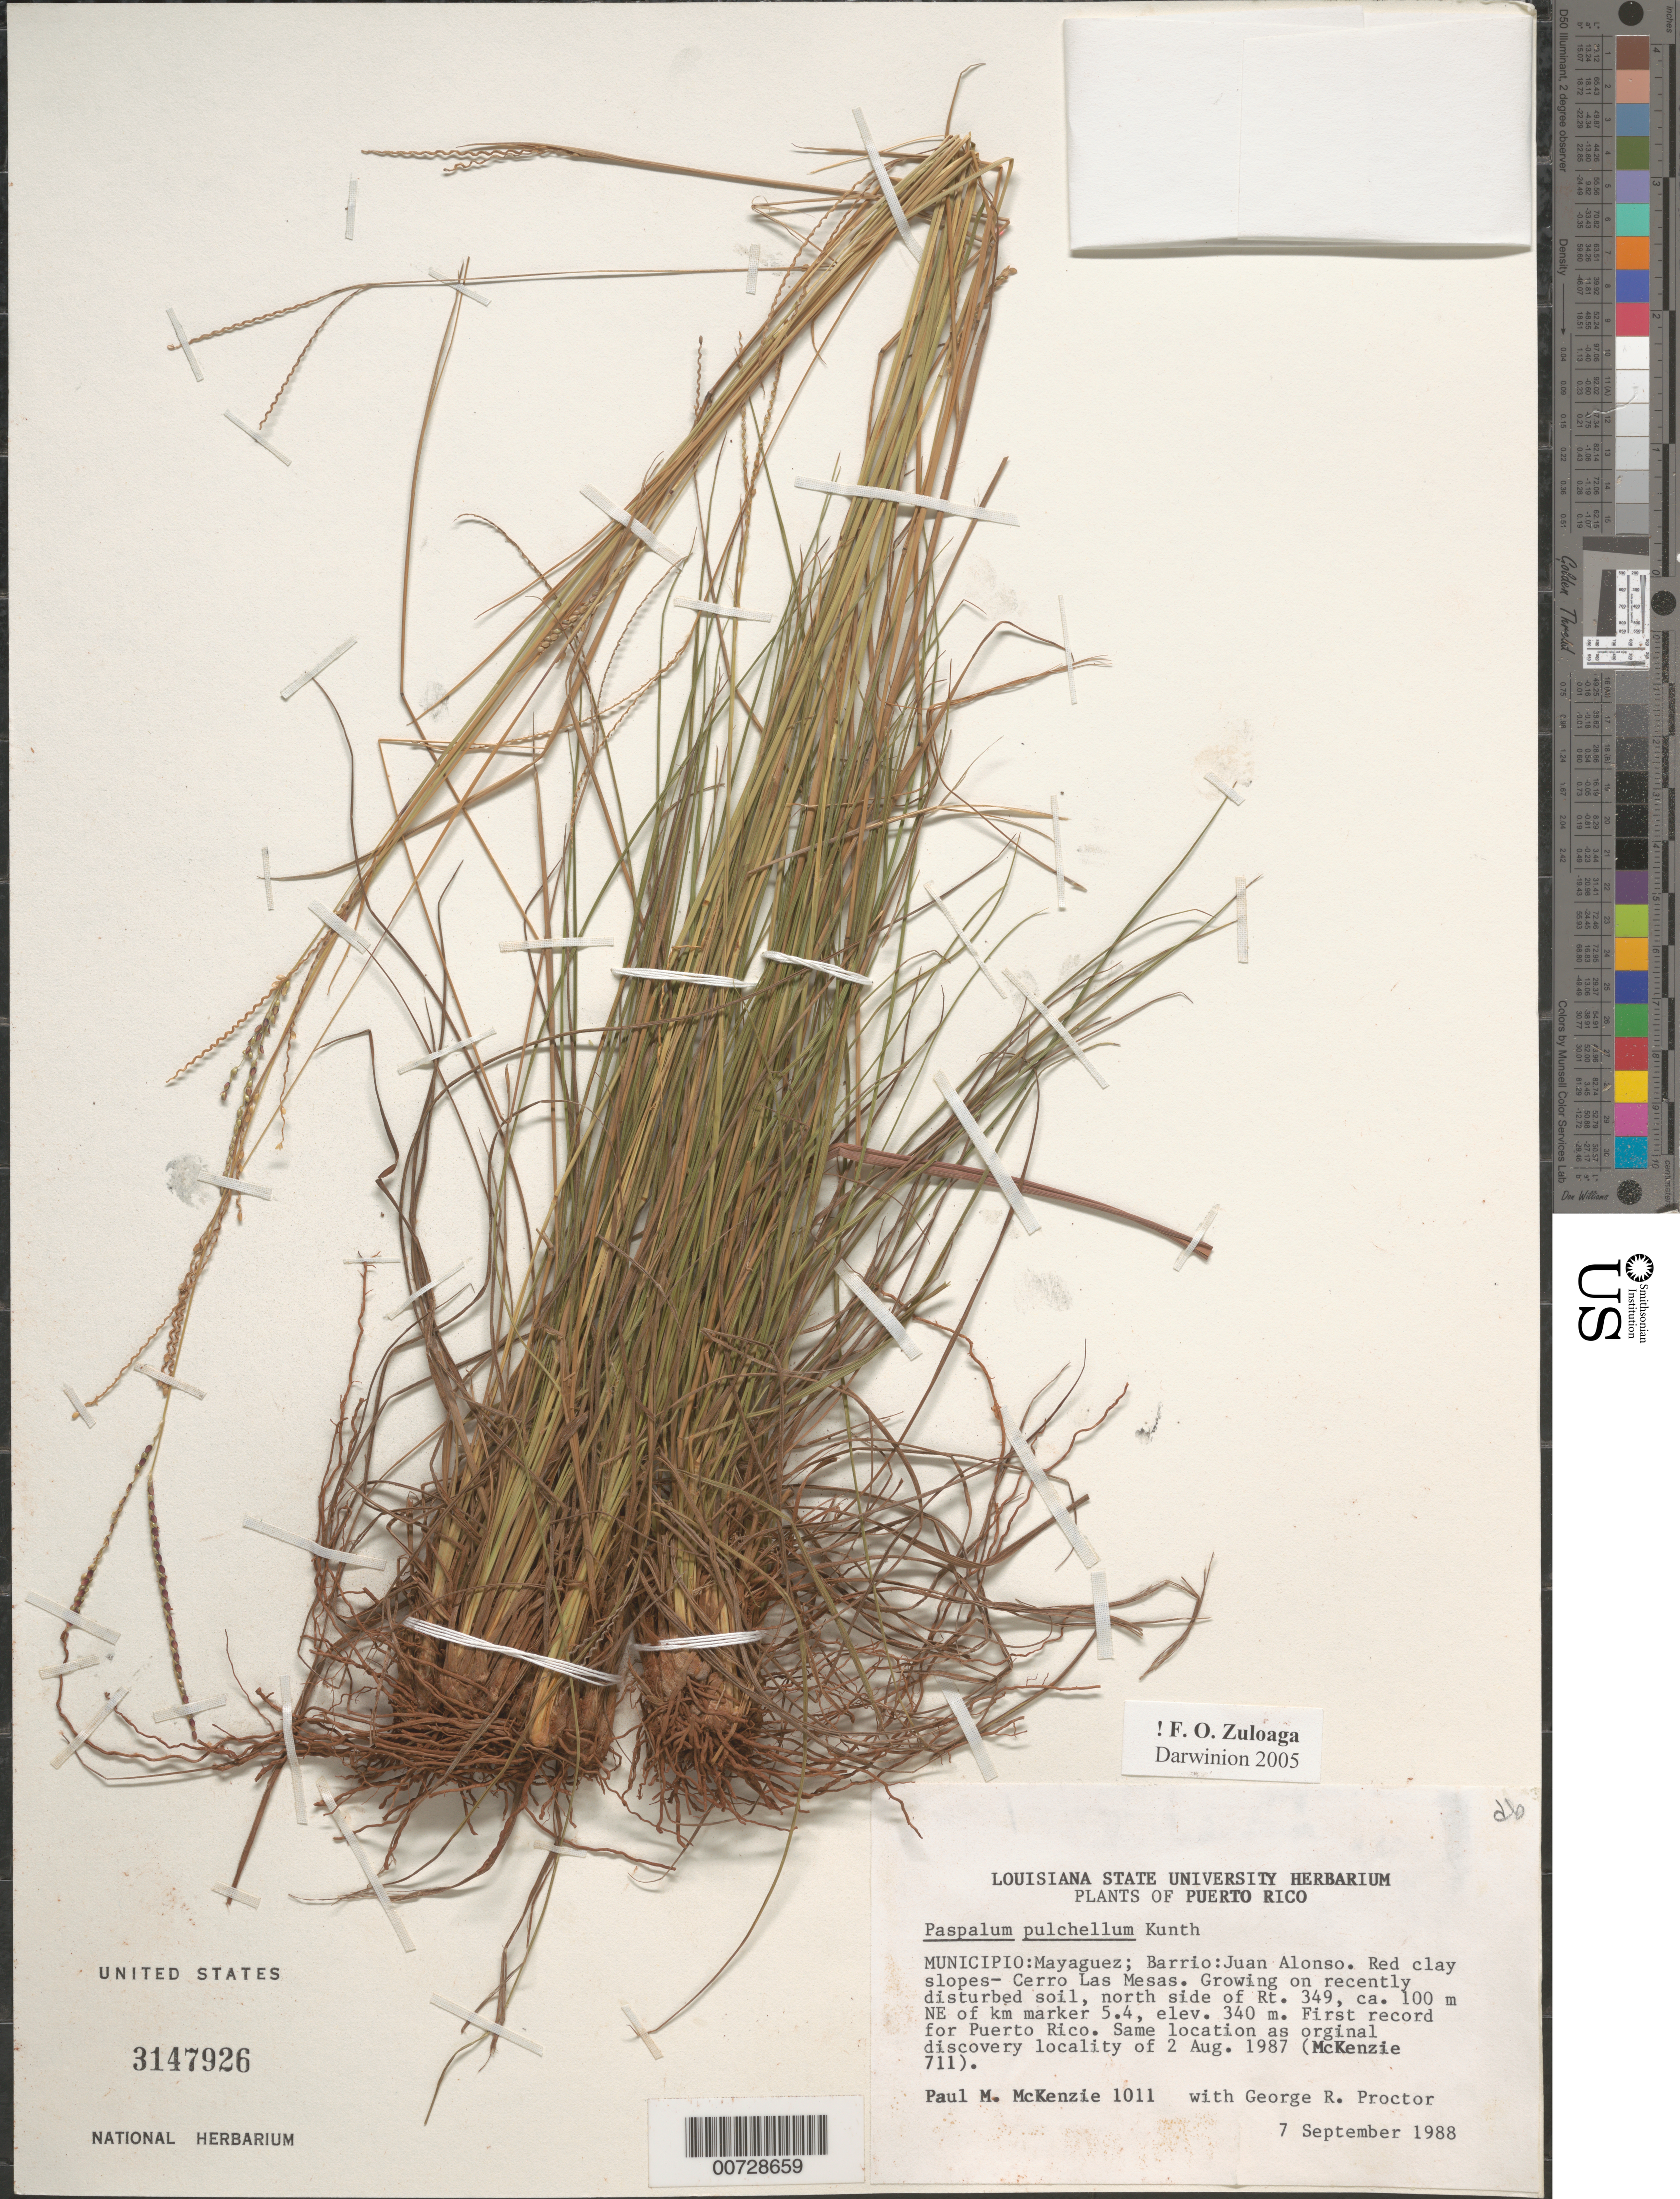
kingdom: Plantae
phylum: Tracheophyta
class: Liliopsida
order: Poales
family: Poaceae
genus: Paspalum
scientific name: Paspalum pulchellum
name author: Kunth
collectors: P. McKenzie & G. R. Proctor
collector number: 1011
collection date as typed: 07 Sep 1988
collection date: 1988-09-07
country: Puerto Rico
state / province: Mayagüez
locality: Barrio: Juan Alonso, Cerro Las Mesas, N side of rte 349, ca. 100 m NE of km marker 5.4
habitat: Red clay slopes, on recently disturbed soil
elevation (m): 340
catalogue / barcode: US 3147926